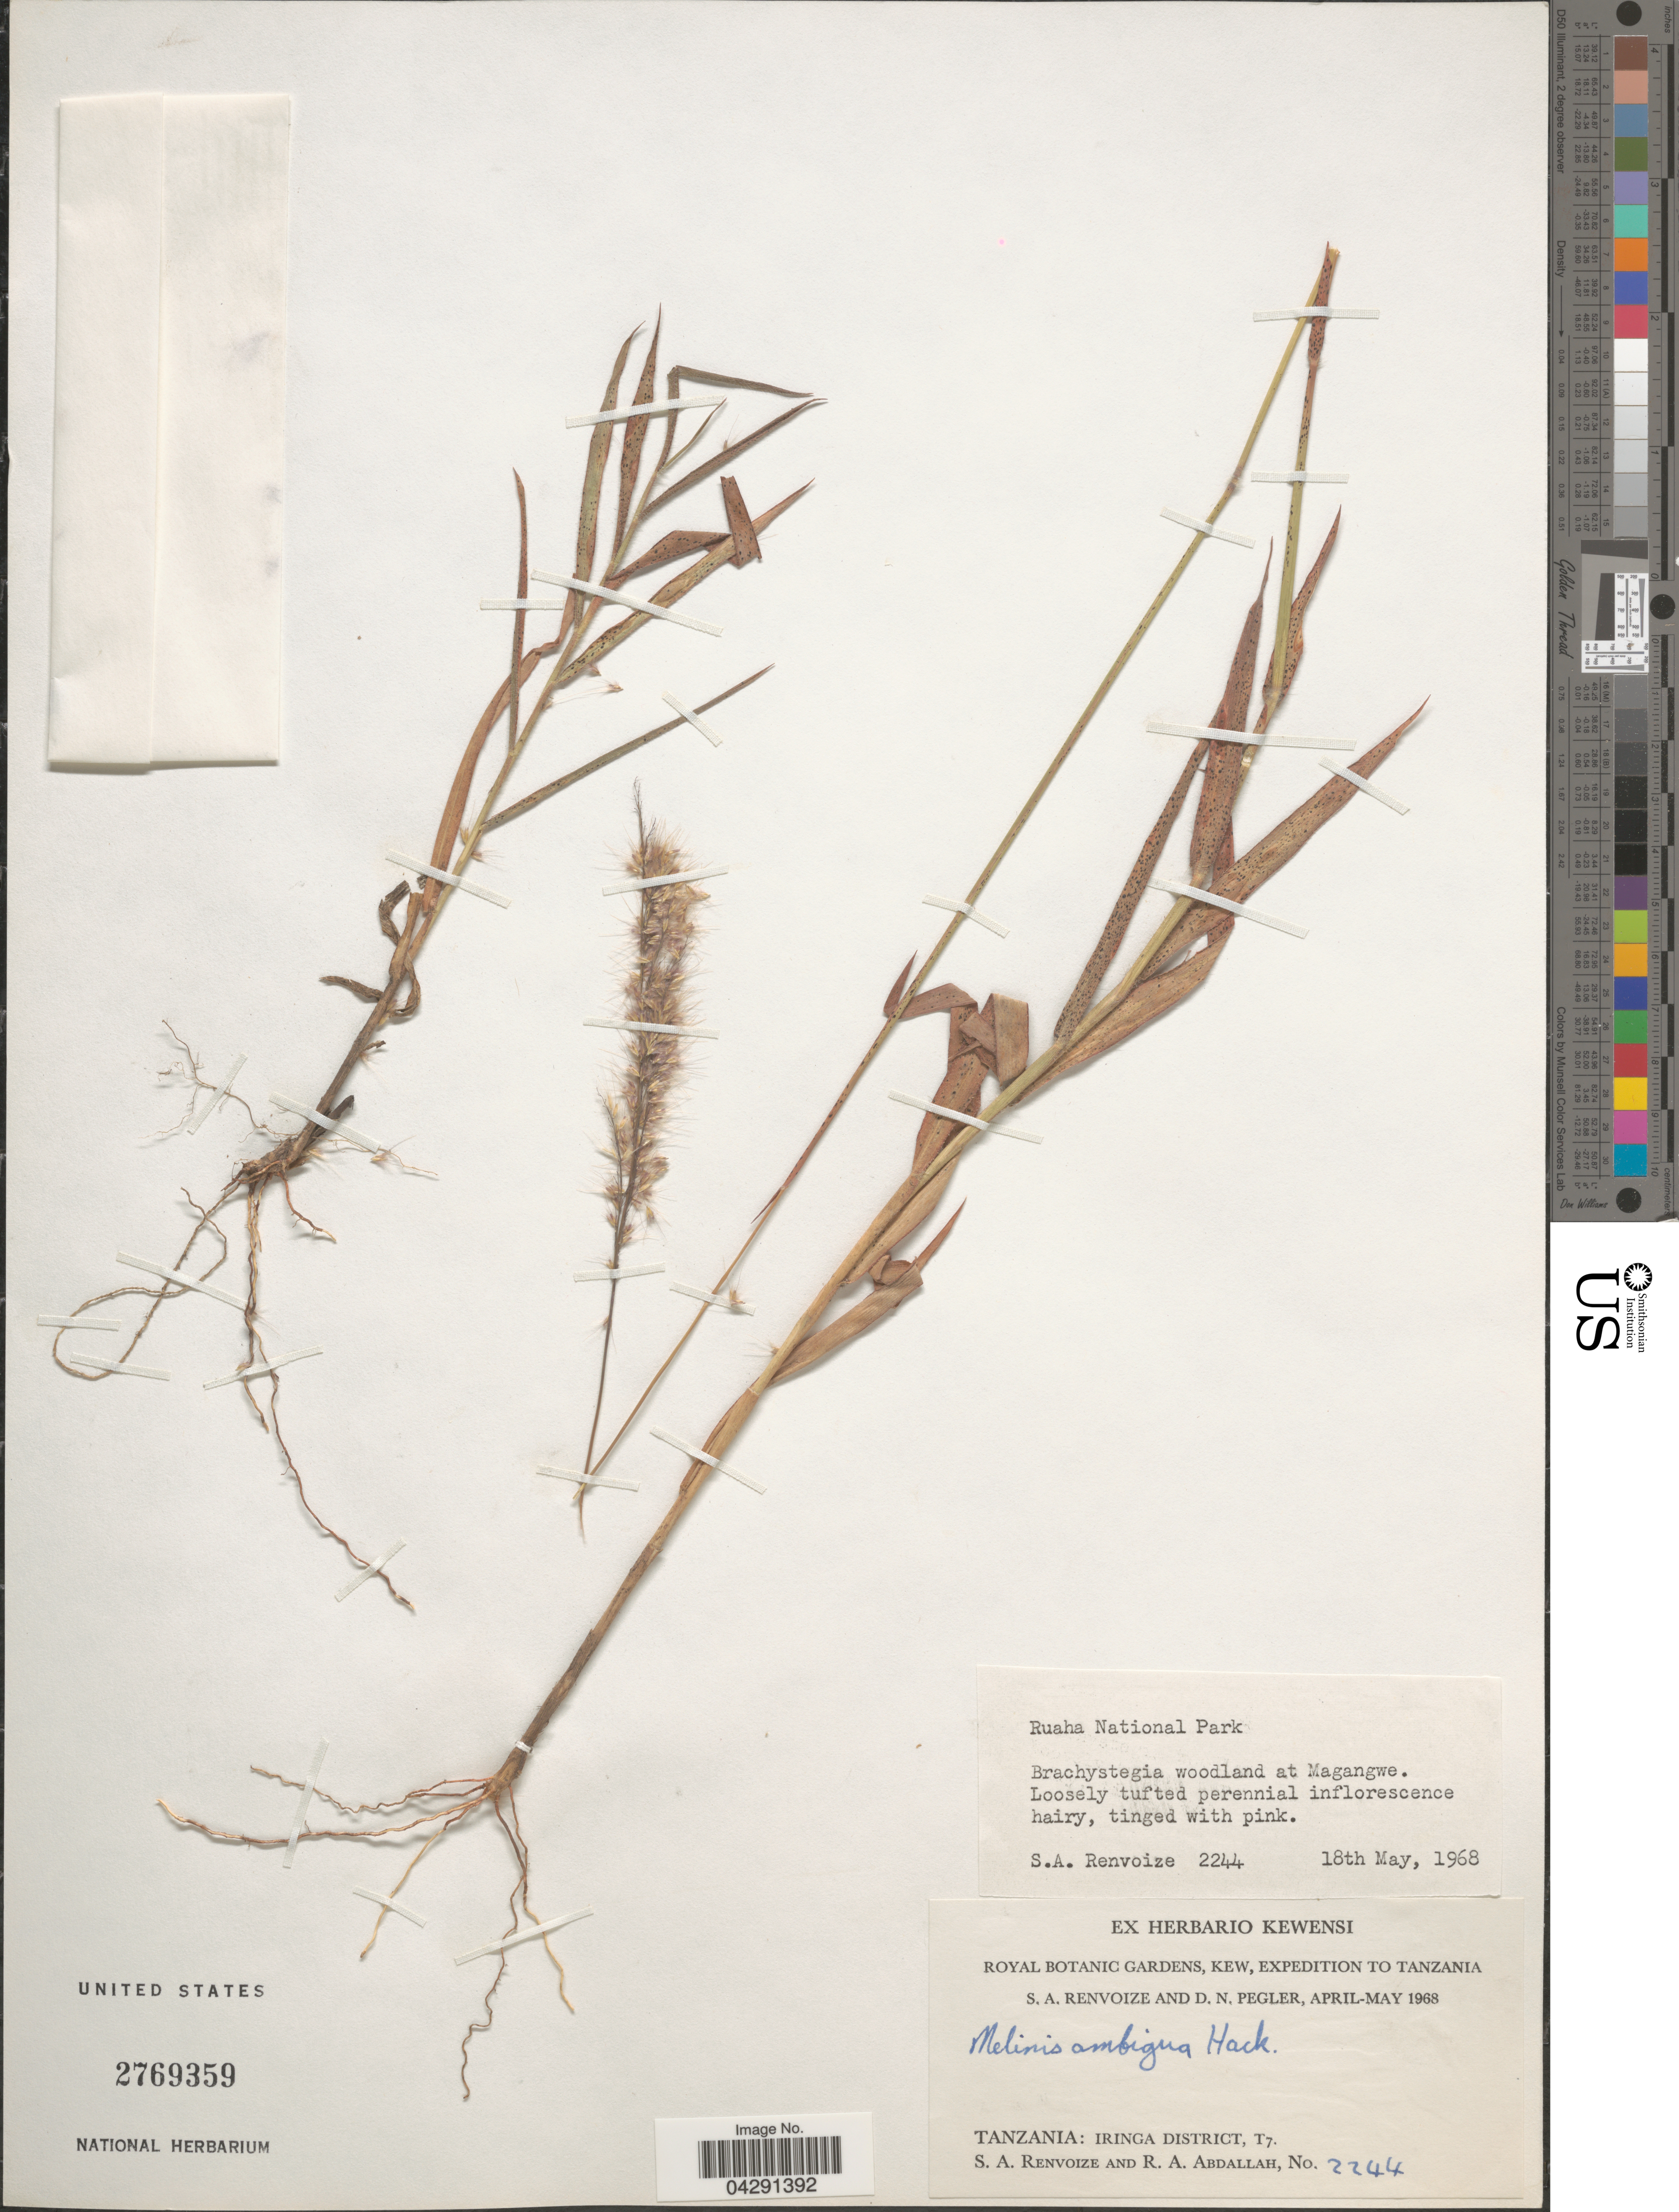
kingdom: Plantae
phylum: Tracheophyta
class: Liliopsida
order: Poales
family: Poaceae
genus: Melinis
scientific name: Melinis ambigua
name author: Hack.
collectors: S. A. Renvoize & R. Abdallah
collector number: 2244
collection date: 1968-05-18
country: Tanzania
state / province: Iringa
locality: Ruaha National Park. Brachystegia woodland at Magangwe. Royal Botanic Gardens, Kew, Expedition to Tanzania S.A. Renvoize and D.N. Pegler, April-May 1968. Iringa District, T7.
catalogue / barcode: US 2769359